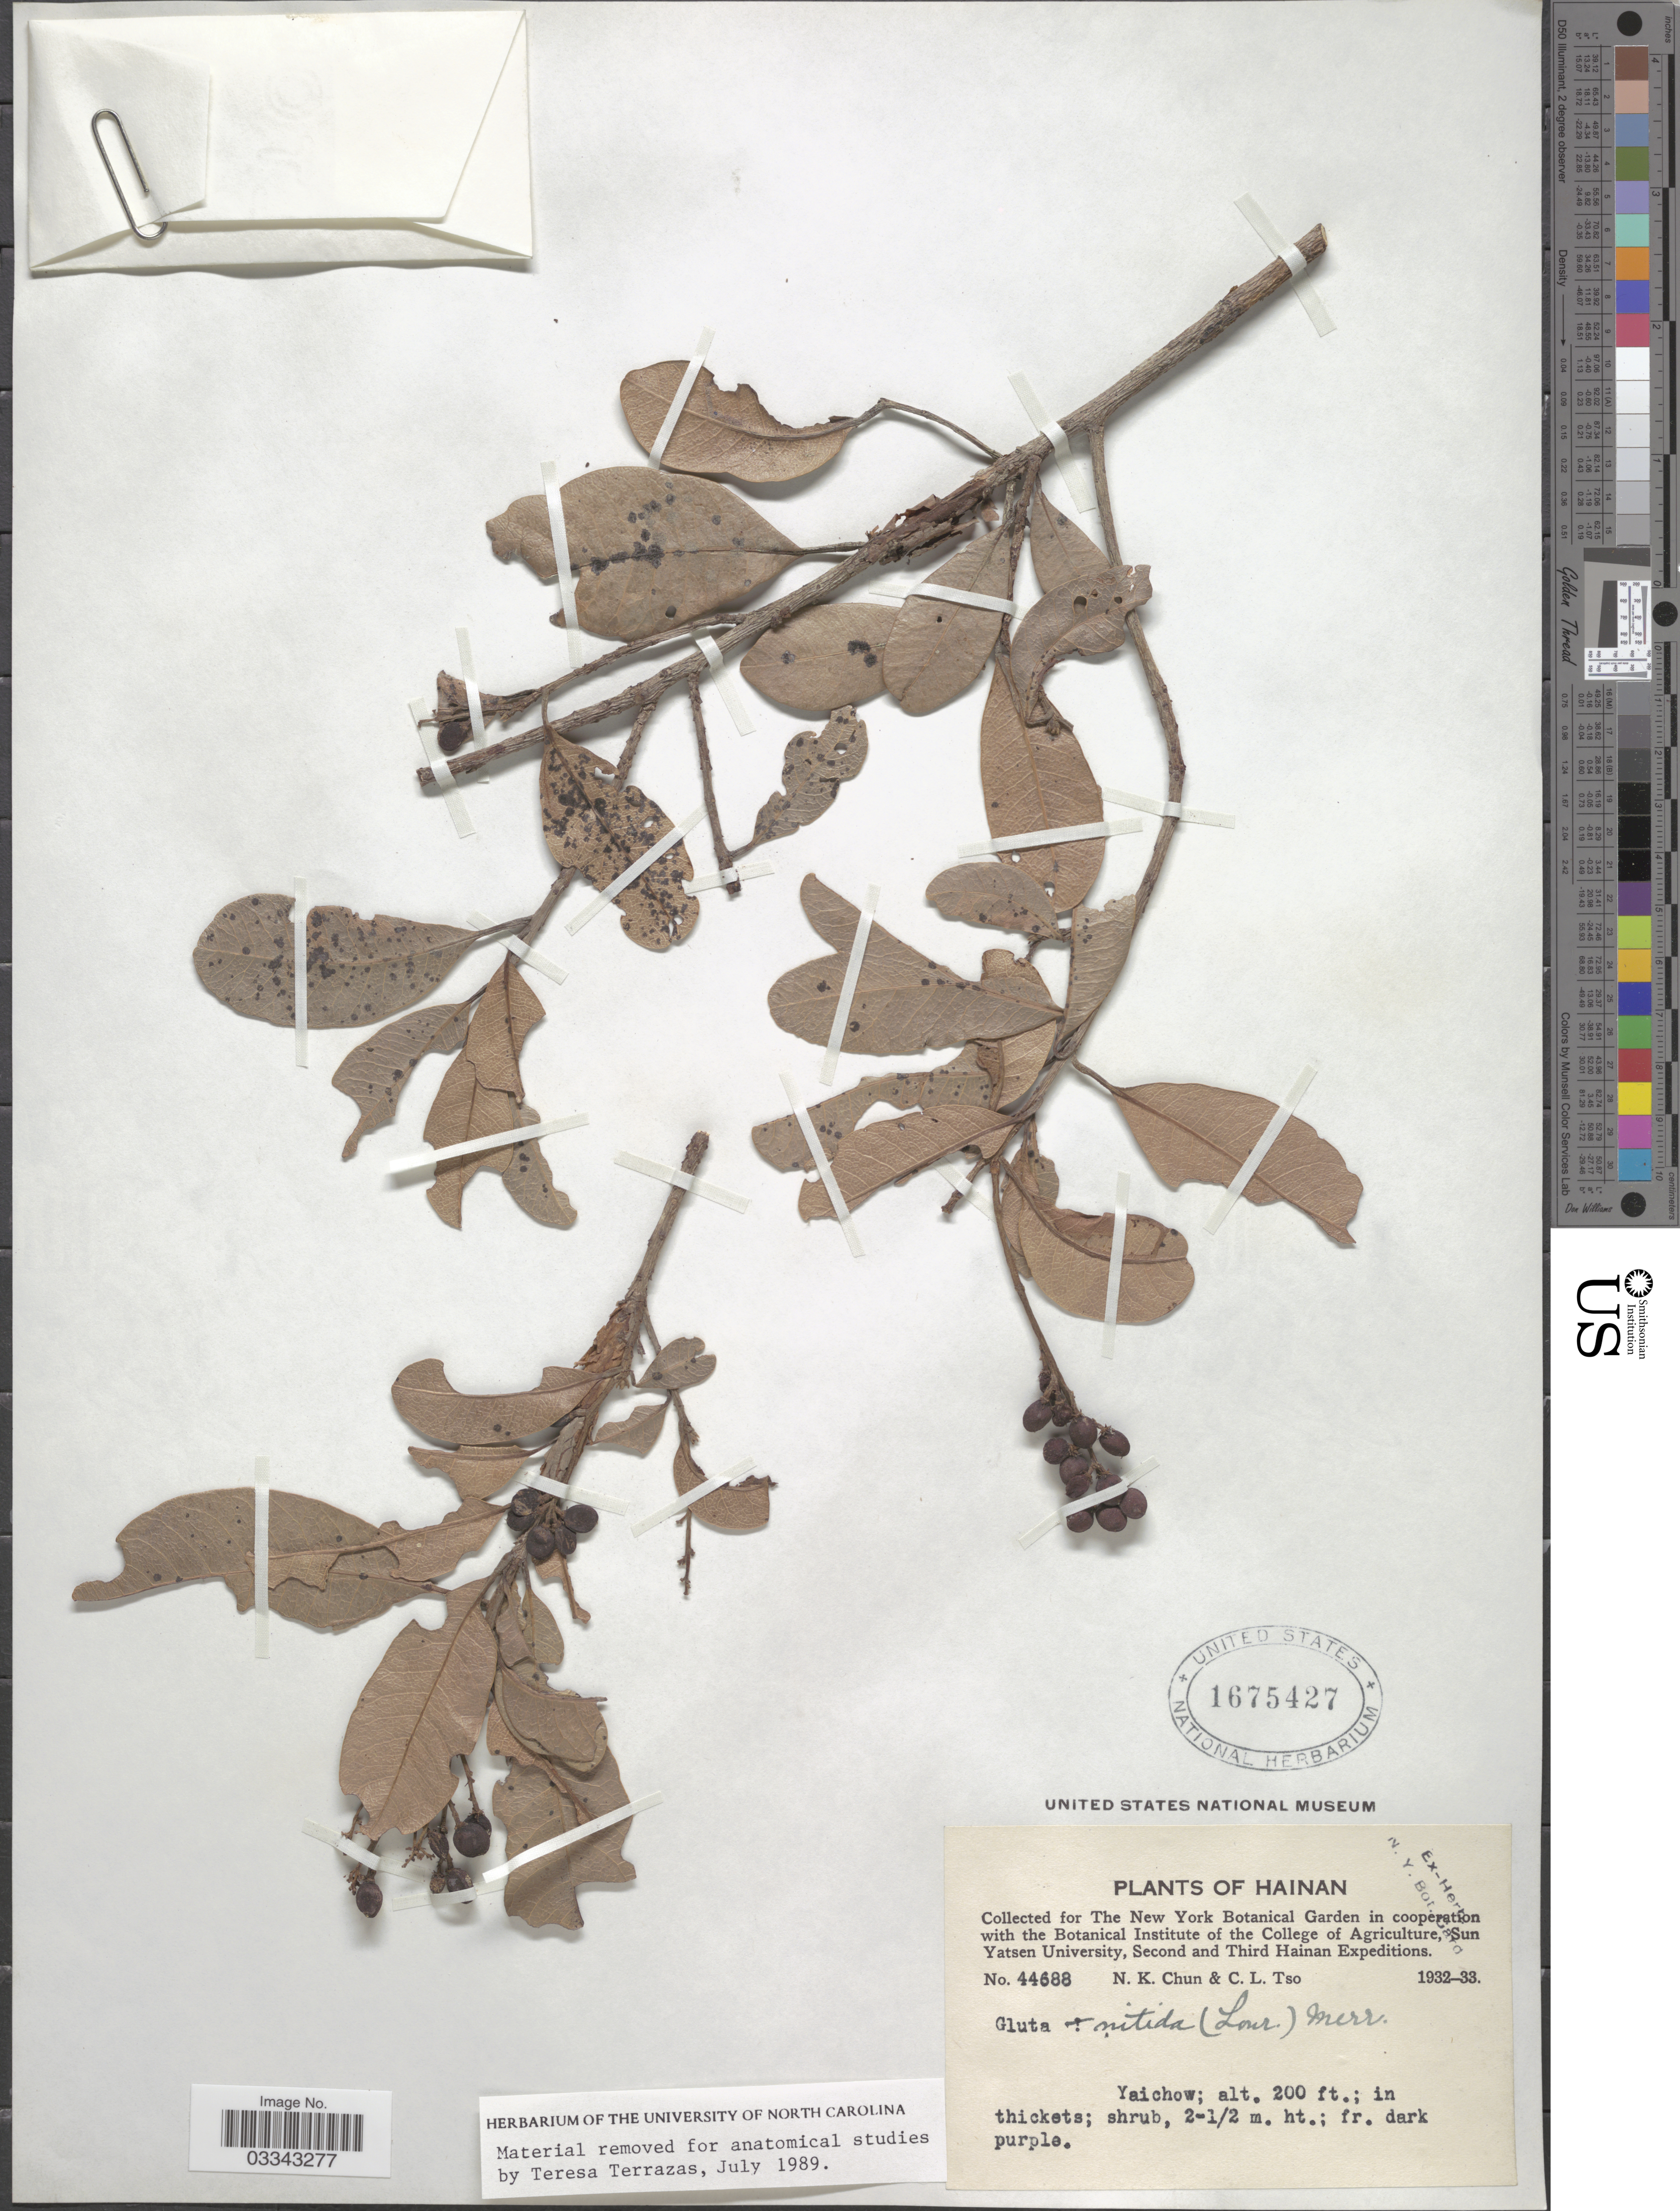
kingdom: Plantae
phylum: Tracheophyta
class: Magnoliopsida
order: Sapindales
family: Anacardiaceae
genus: Gluta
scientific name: Gluta nitida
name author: (Lour.) Merr.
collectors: N. K. Chun & C. Tso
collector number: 44688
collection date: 1932/1933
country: China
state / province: Hainan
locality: Yaichow.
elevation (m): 61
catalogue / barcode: US 1675427